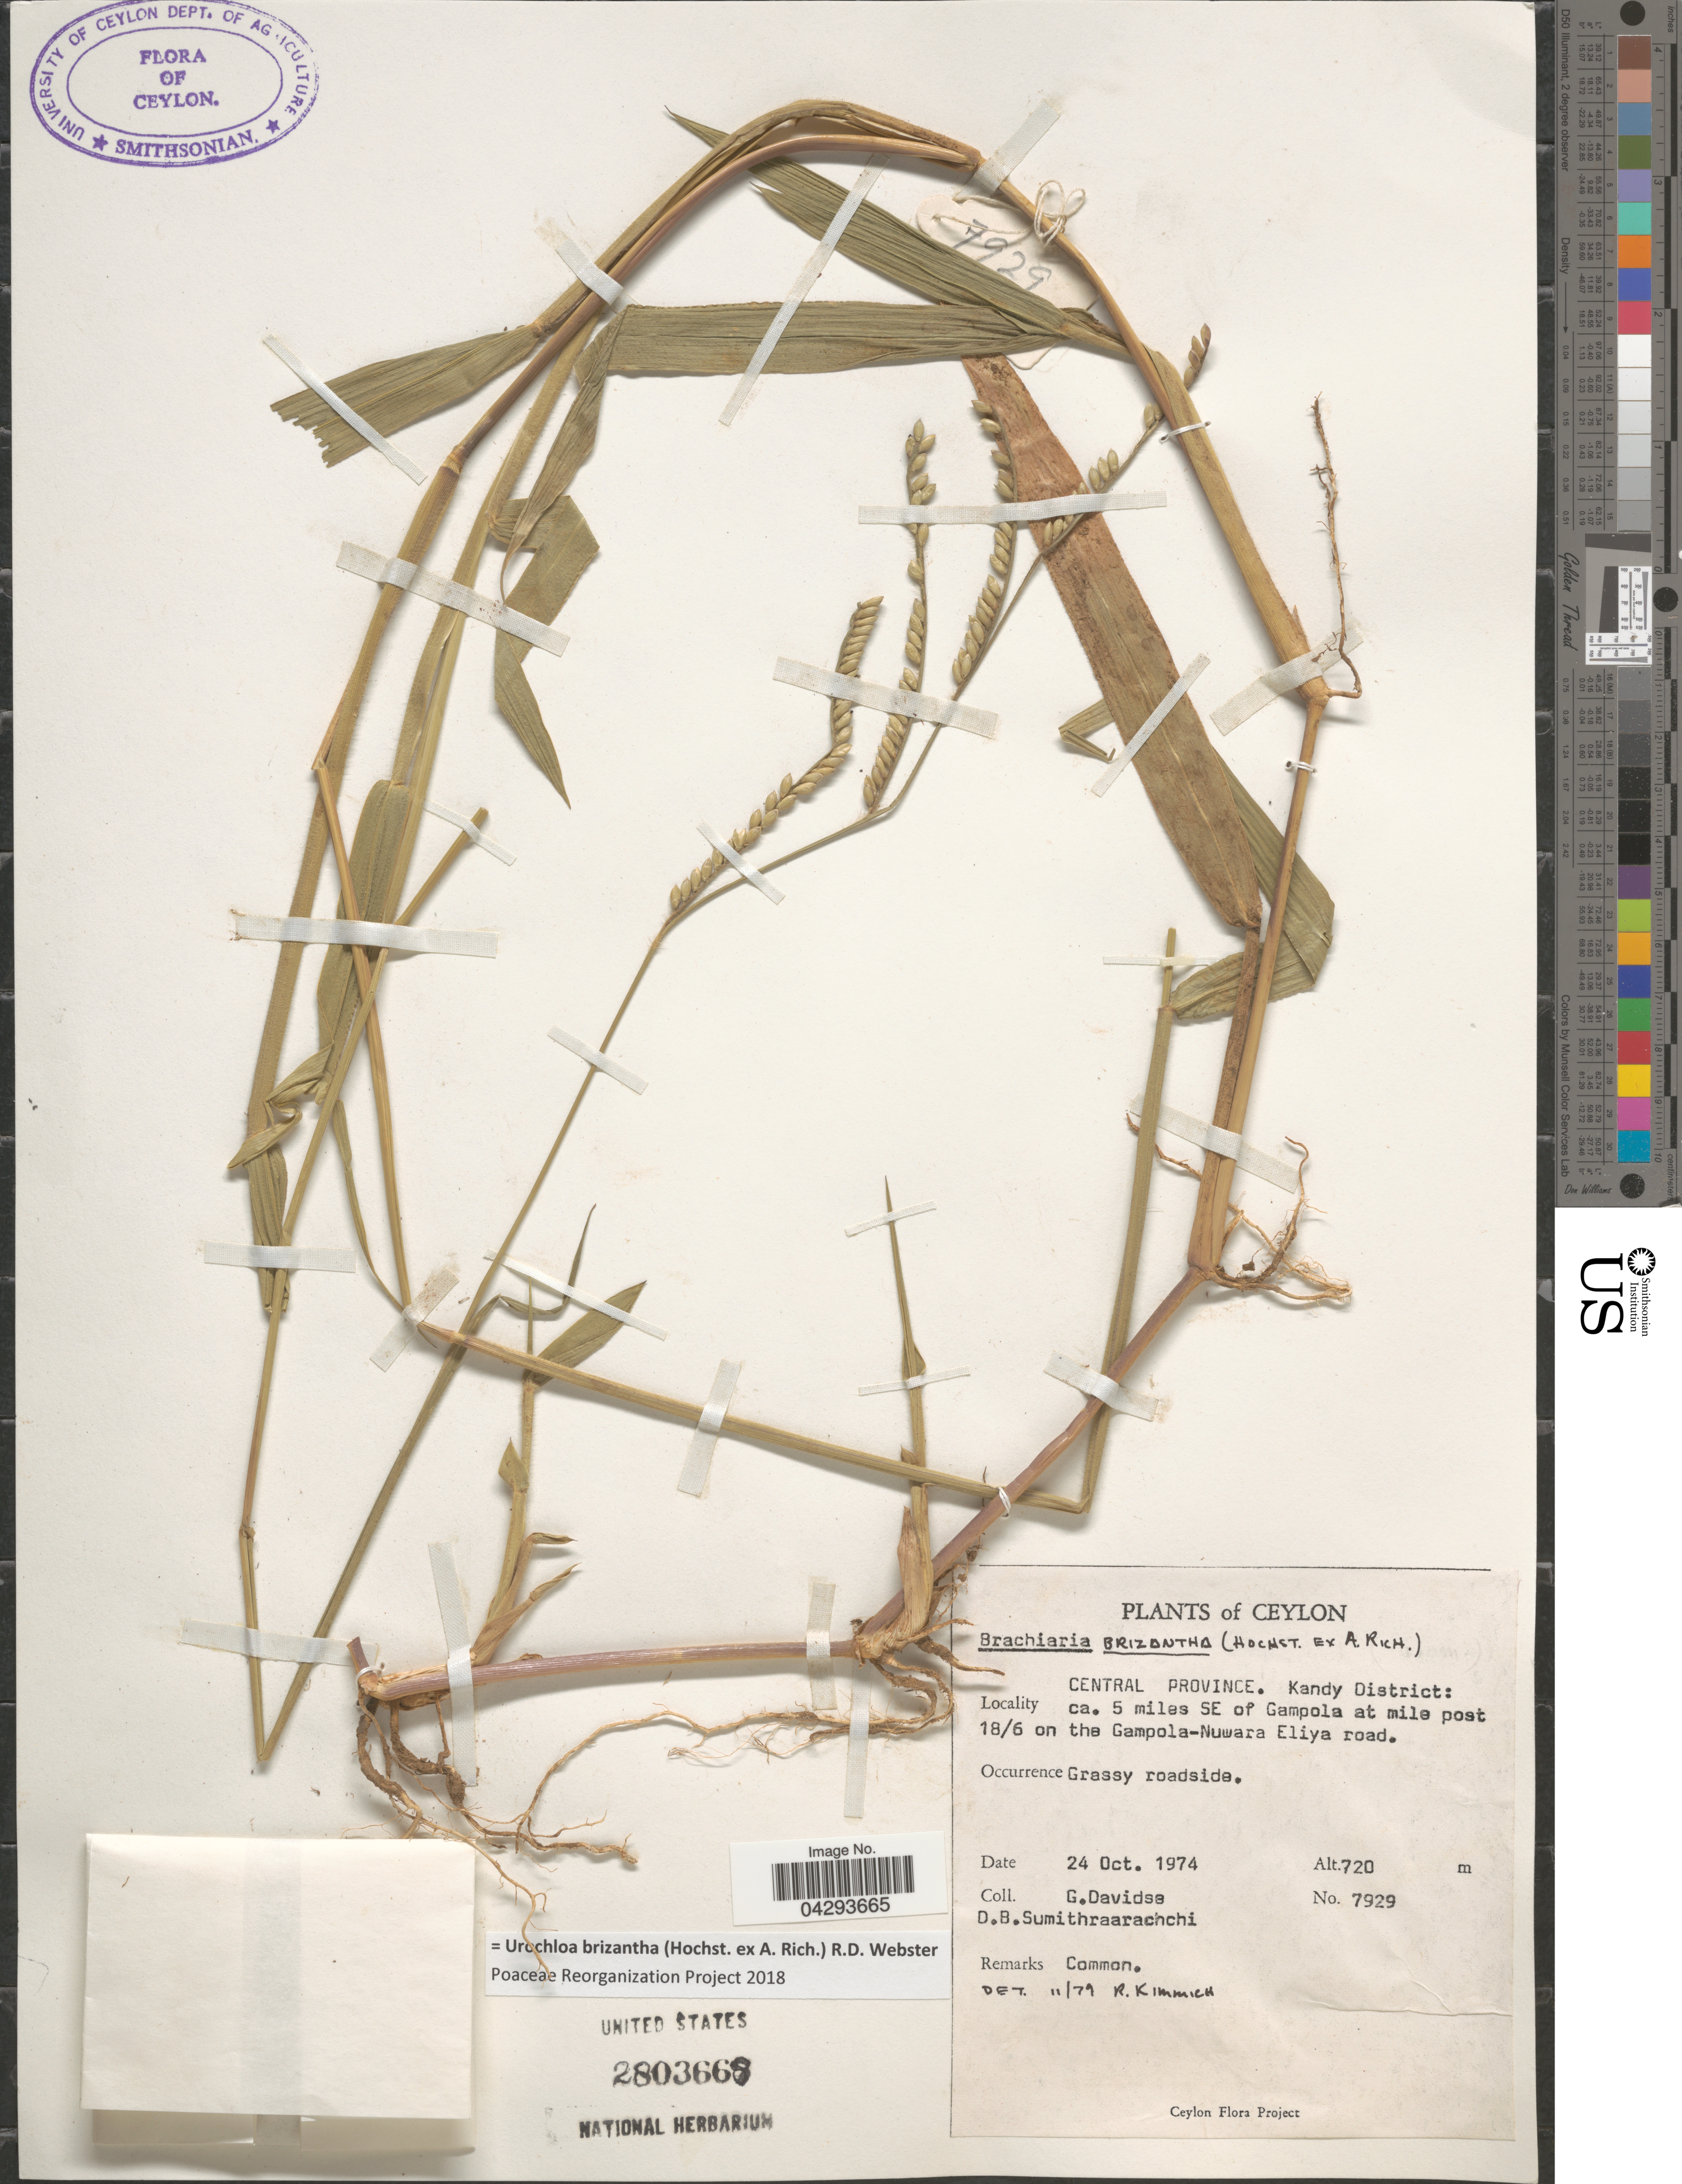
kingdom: Plantae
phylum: Tracheophyta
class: Liliopsida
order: Poales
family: Poaceae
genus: Urochloa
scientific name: Urochloa brizantha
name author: (Hochst. ex A. Rich.) R.D. Webster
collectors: G. Davidse & D. B. Sumithraarachchi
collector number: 7929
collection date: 1974-10-24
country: Sri Lanka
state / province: Central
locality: Ceylon. Kandy District: ca. 5 miles SE of Gampola at mile post 18/6 on the Gampola-Nuwara Eliya road.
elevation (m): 720